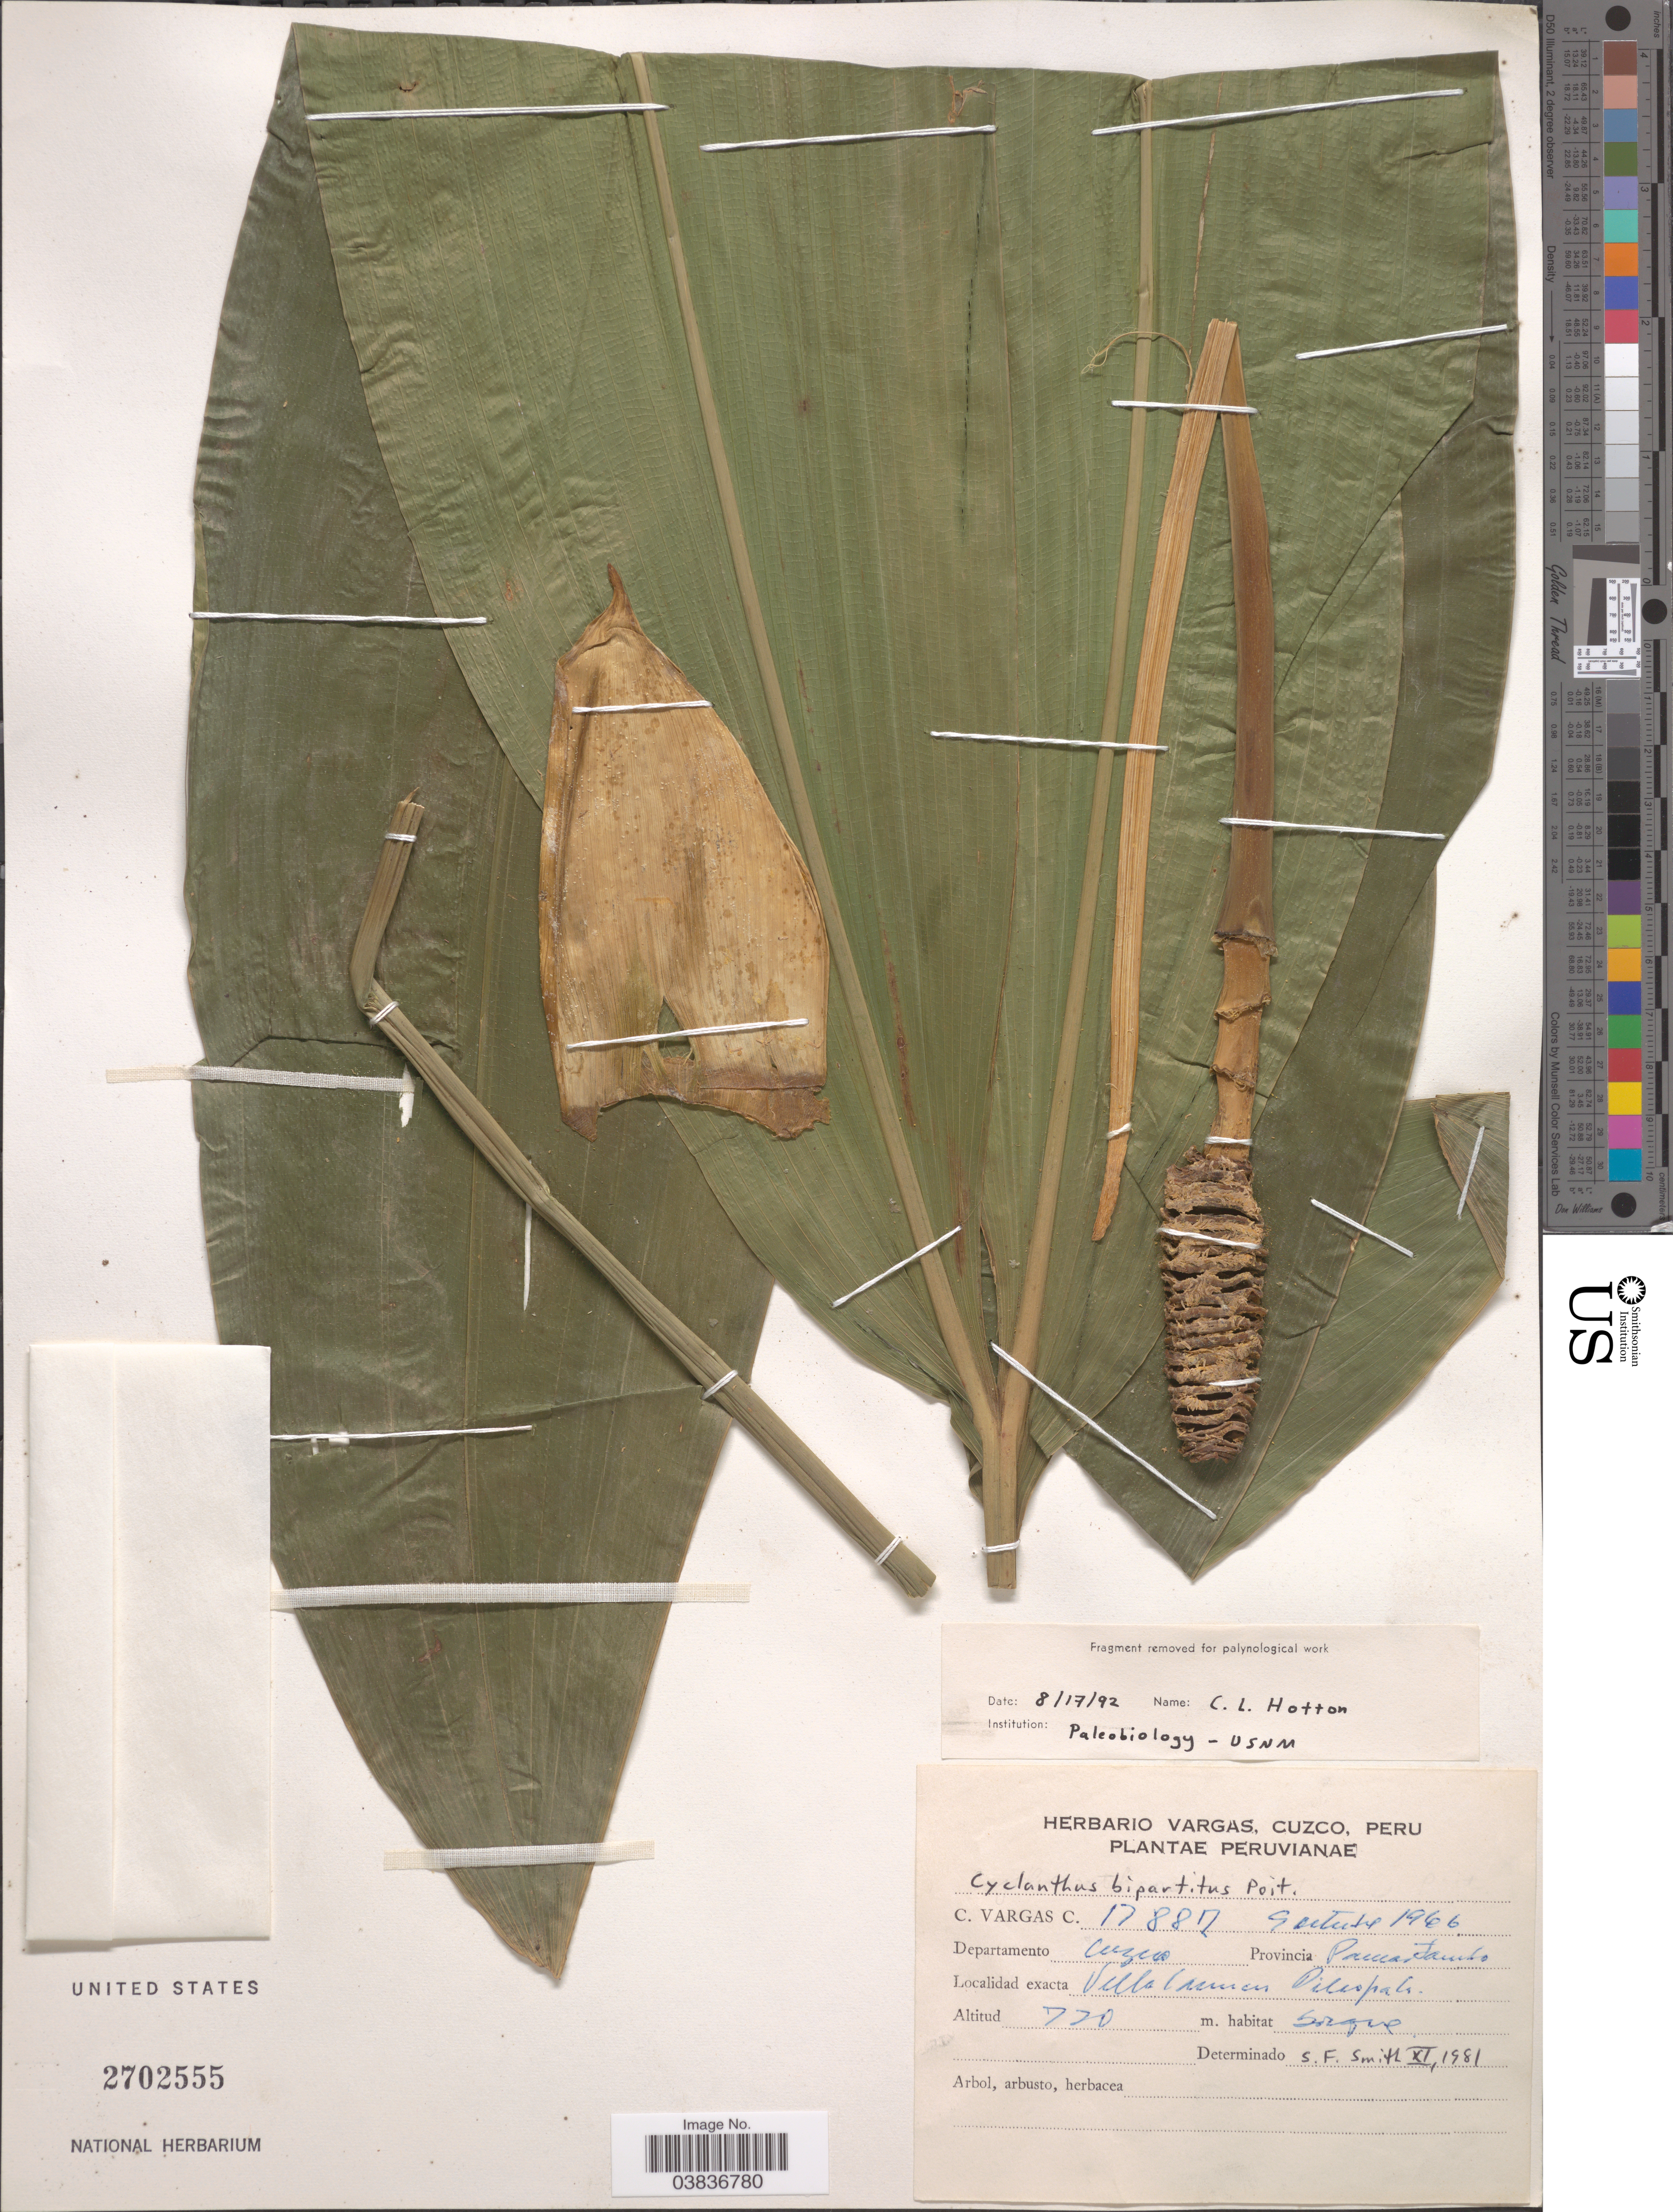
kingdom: Plantae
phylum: Tracheophyta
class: Liliopsida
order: Pandanales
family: Cyclanthaceae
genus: Cyclanthus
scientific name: Cyclanthus bipartitus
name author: Poit. ex A. Rich.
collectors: C. Vargas Calderón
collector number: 17887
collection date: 1966-09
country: Peru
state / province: Cusco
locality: Departamento Cuzco. Provincia Pamas Santo. Villalumen Pillcopata.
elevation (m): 770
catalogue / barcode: US 2702555